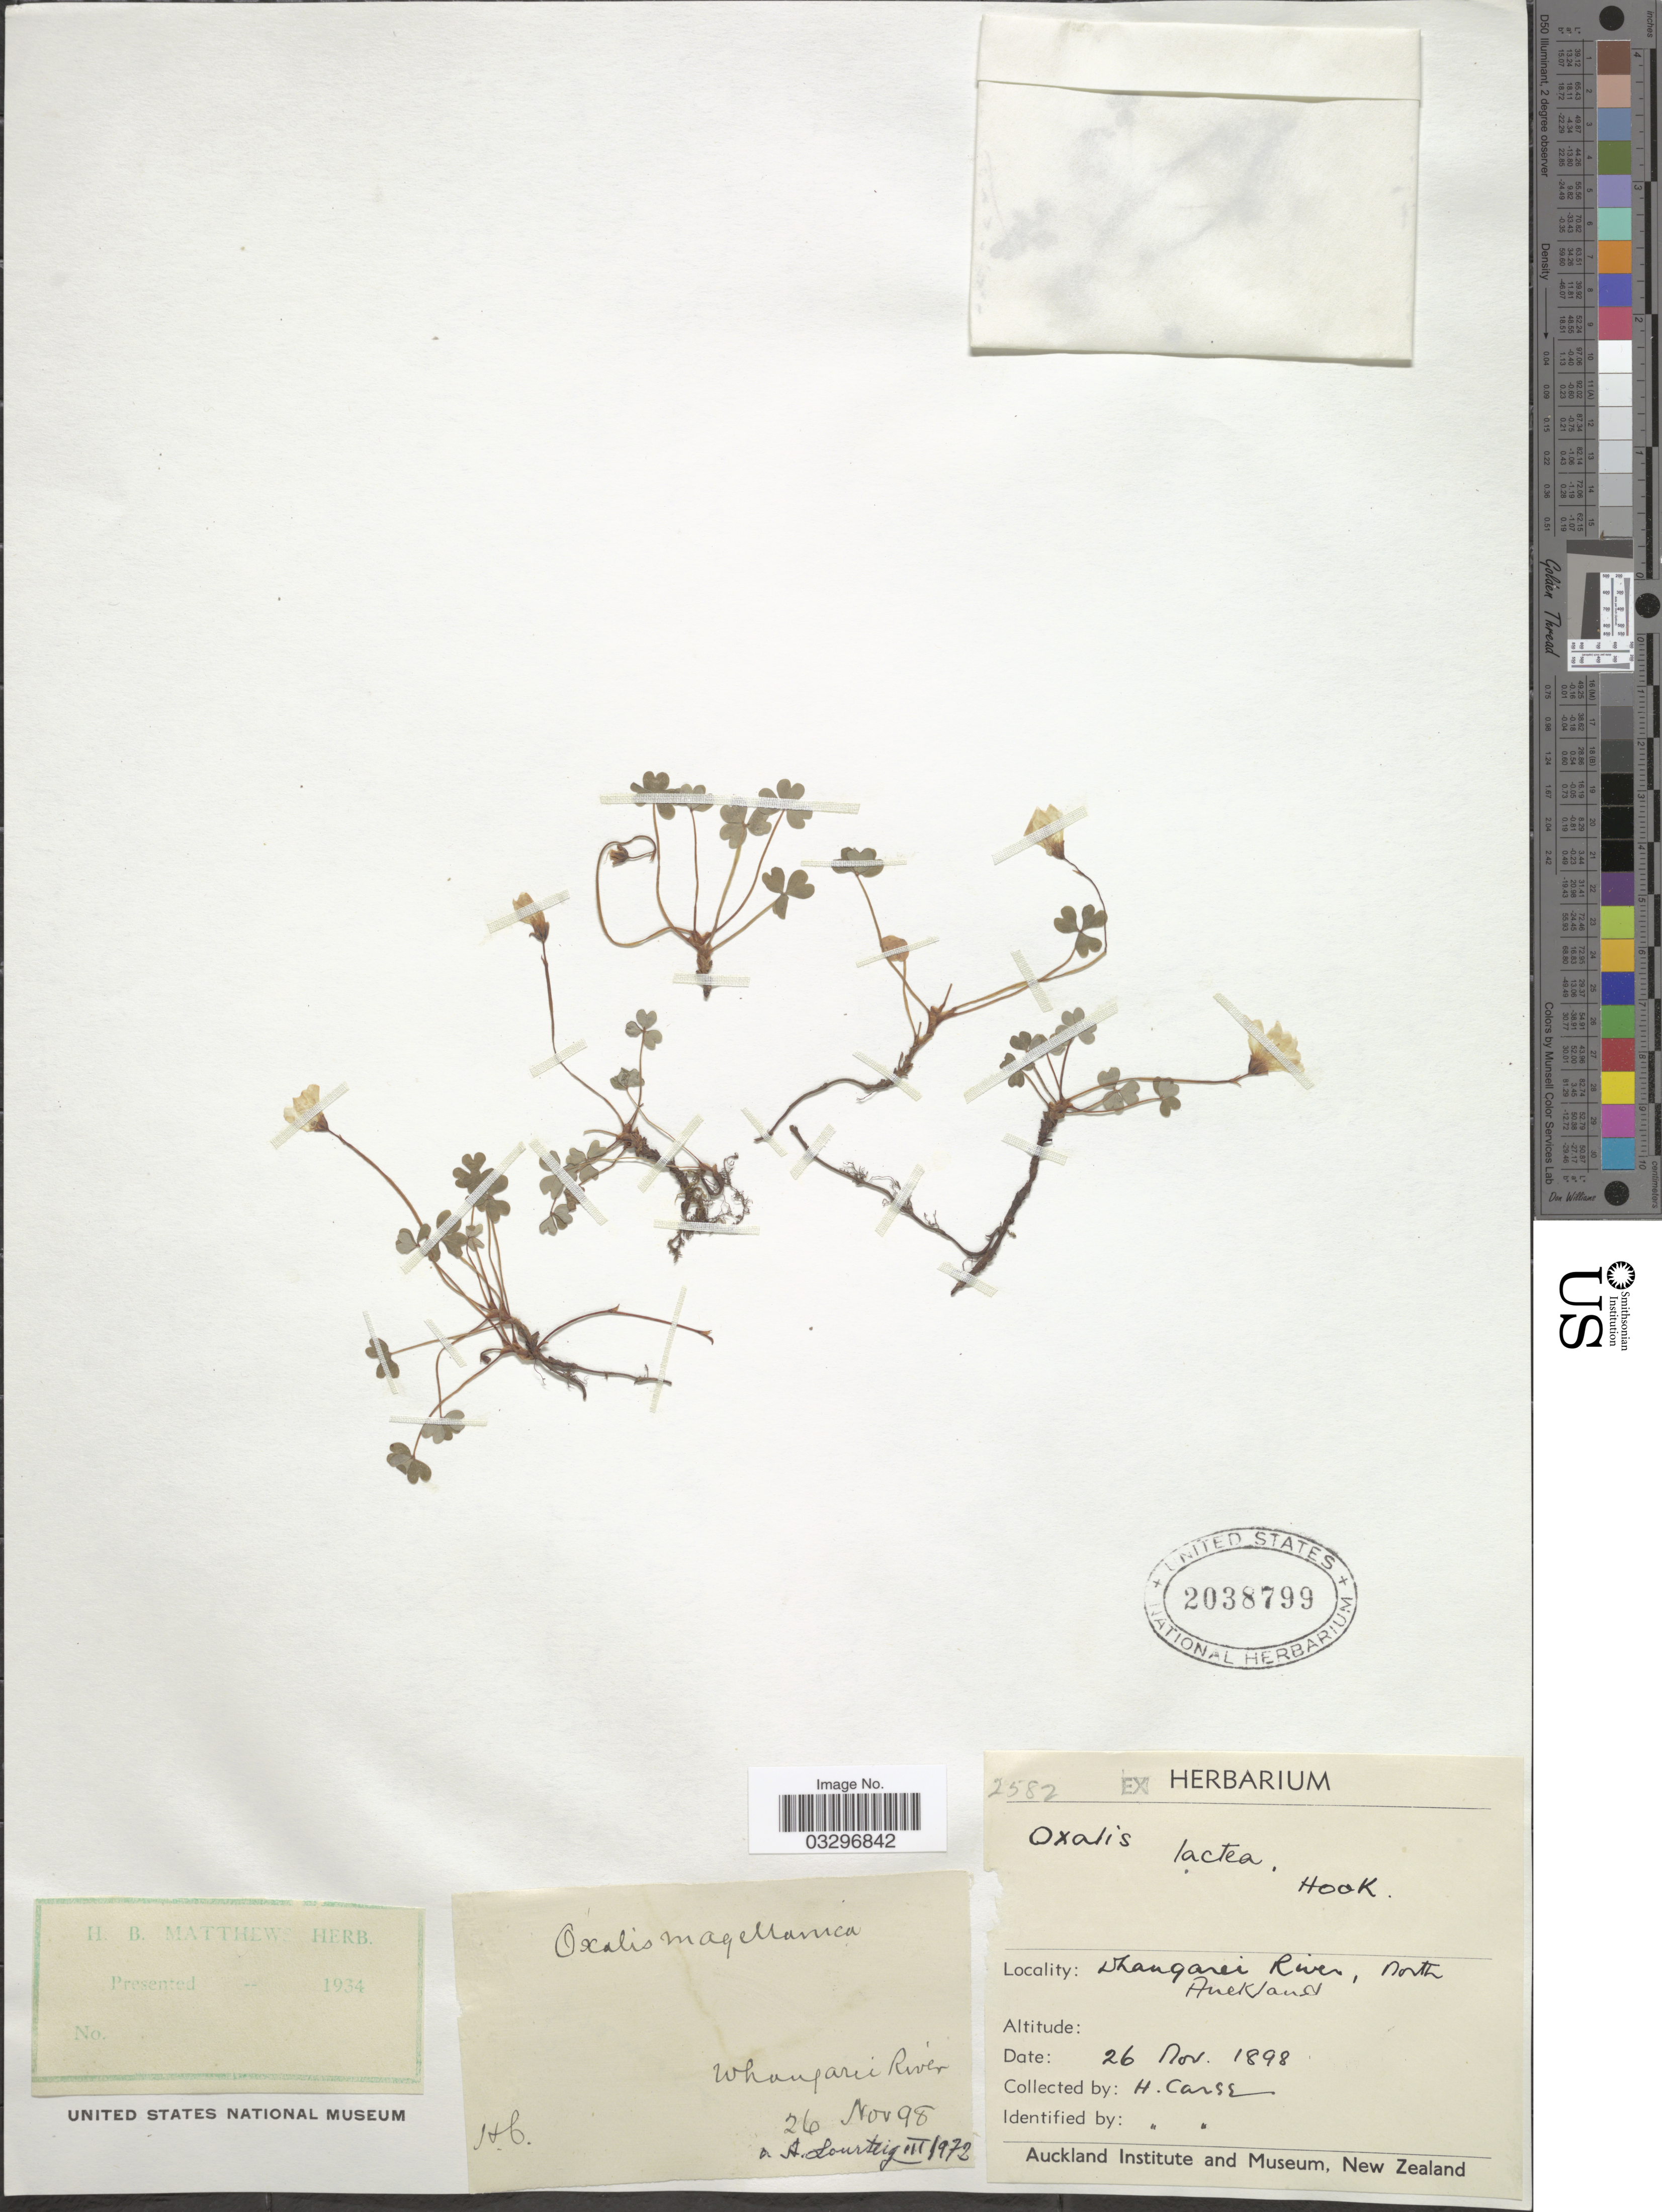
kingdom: Plantae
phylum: Tracheophyta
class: Magnoliopsida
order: Oxalidales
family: Oxalidaceae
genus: Oxalis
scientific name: Oxalis magellanica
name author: G. Forst.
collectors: H. Carse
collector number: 2582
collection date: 1898-11-26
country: New Zealand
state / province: Auckland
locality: Whangarei River, North Auckland.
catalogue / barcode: US 2038799